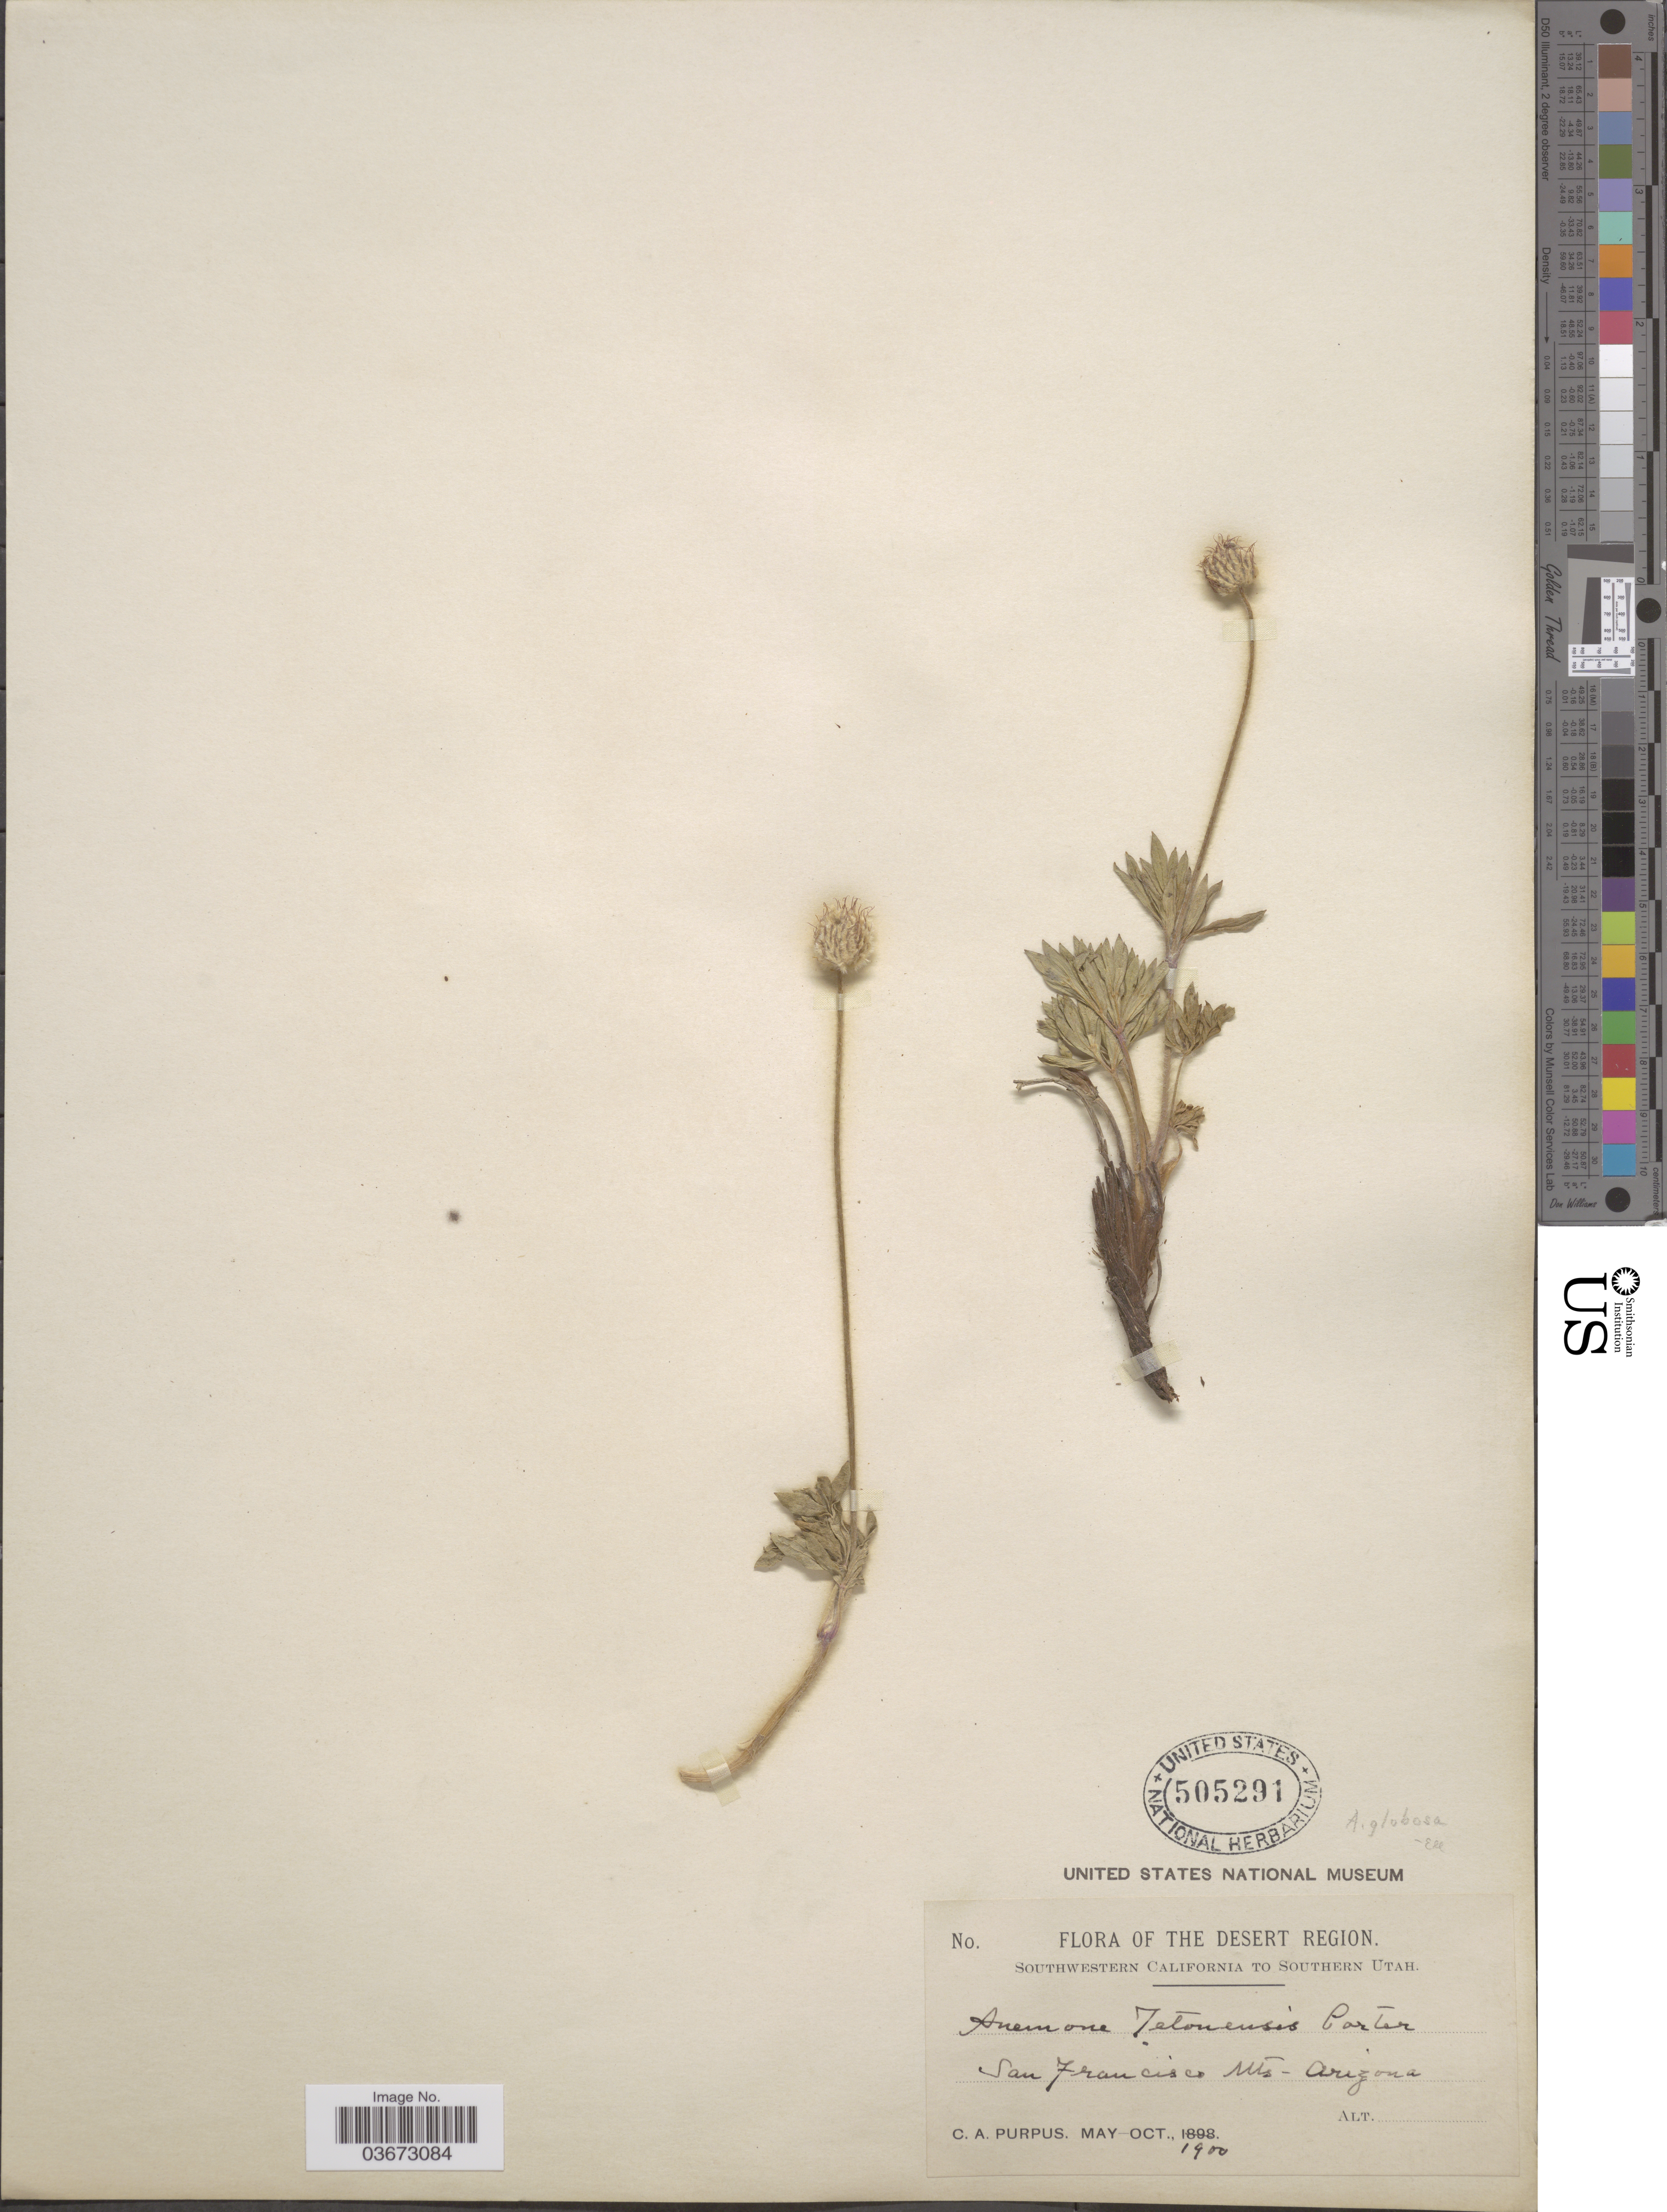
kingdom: Plantae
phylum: Tracheophyta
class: Magnoliopsida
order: Ranunculales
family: Ranunculaceae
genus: Anemone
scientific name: Anemone tetonensis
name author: Porter ex Britton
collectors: C. A. Purpus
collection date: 1900-05/1900-10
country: United States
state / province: Arizona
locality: The Desert Region. San Francisco Mts.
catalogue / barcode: US 505291